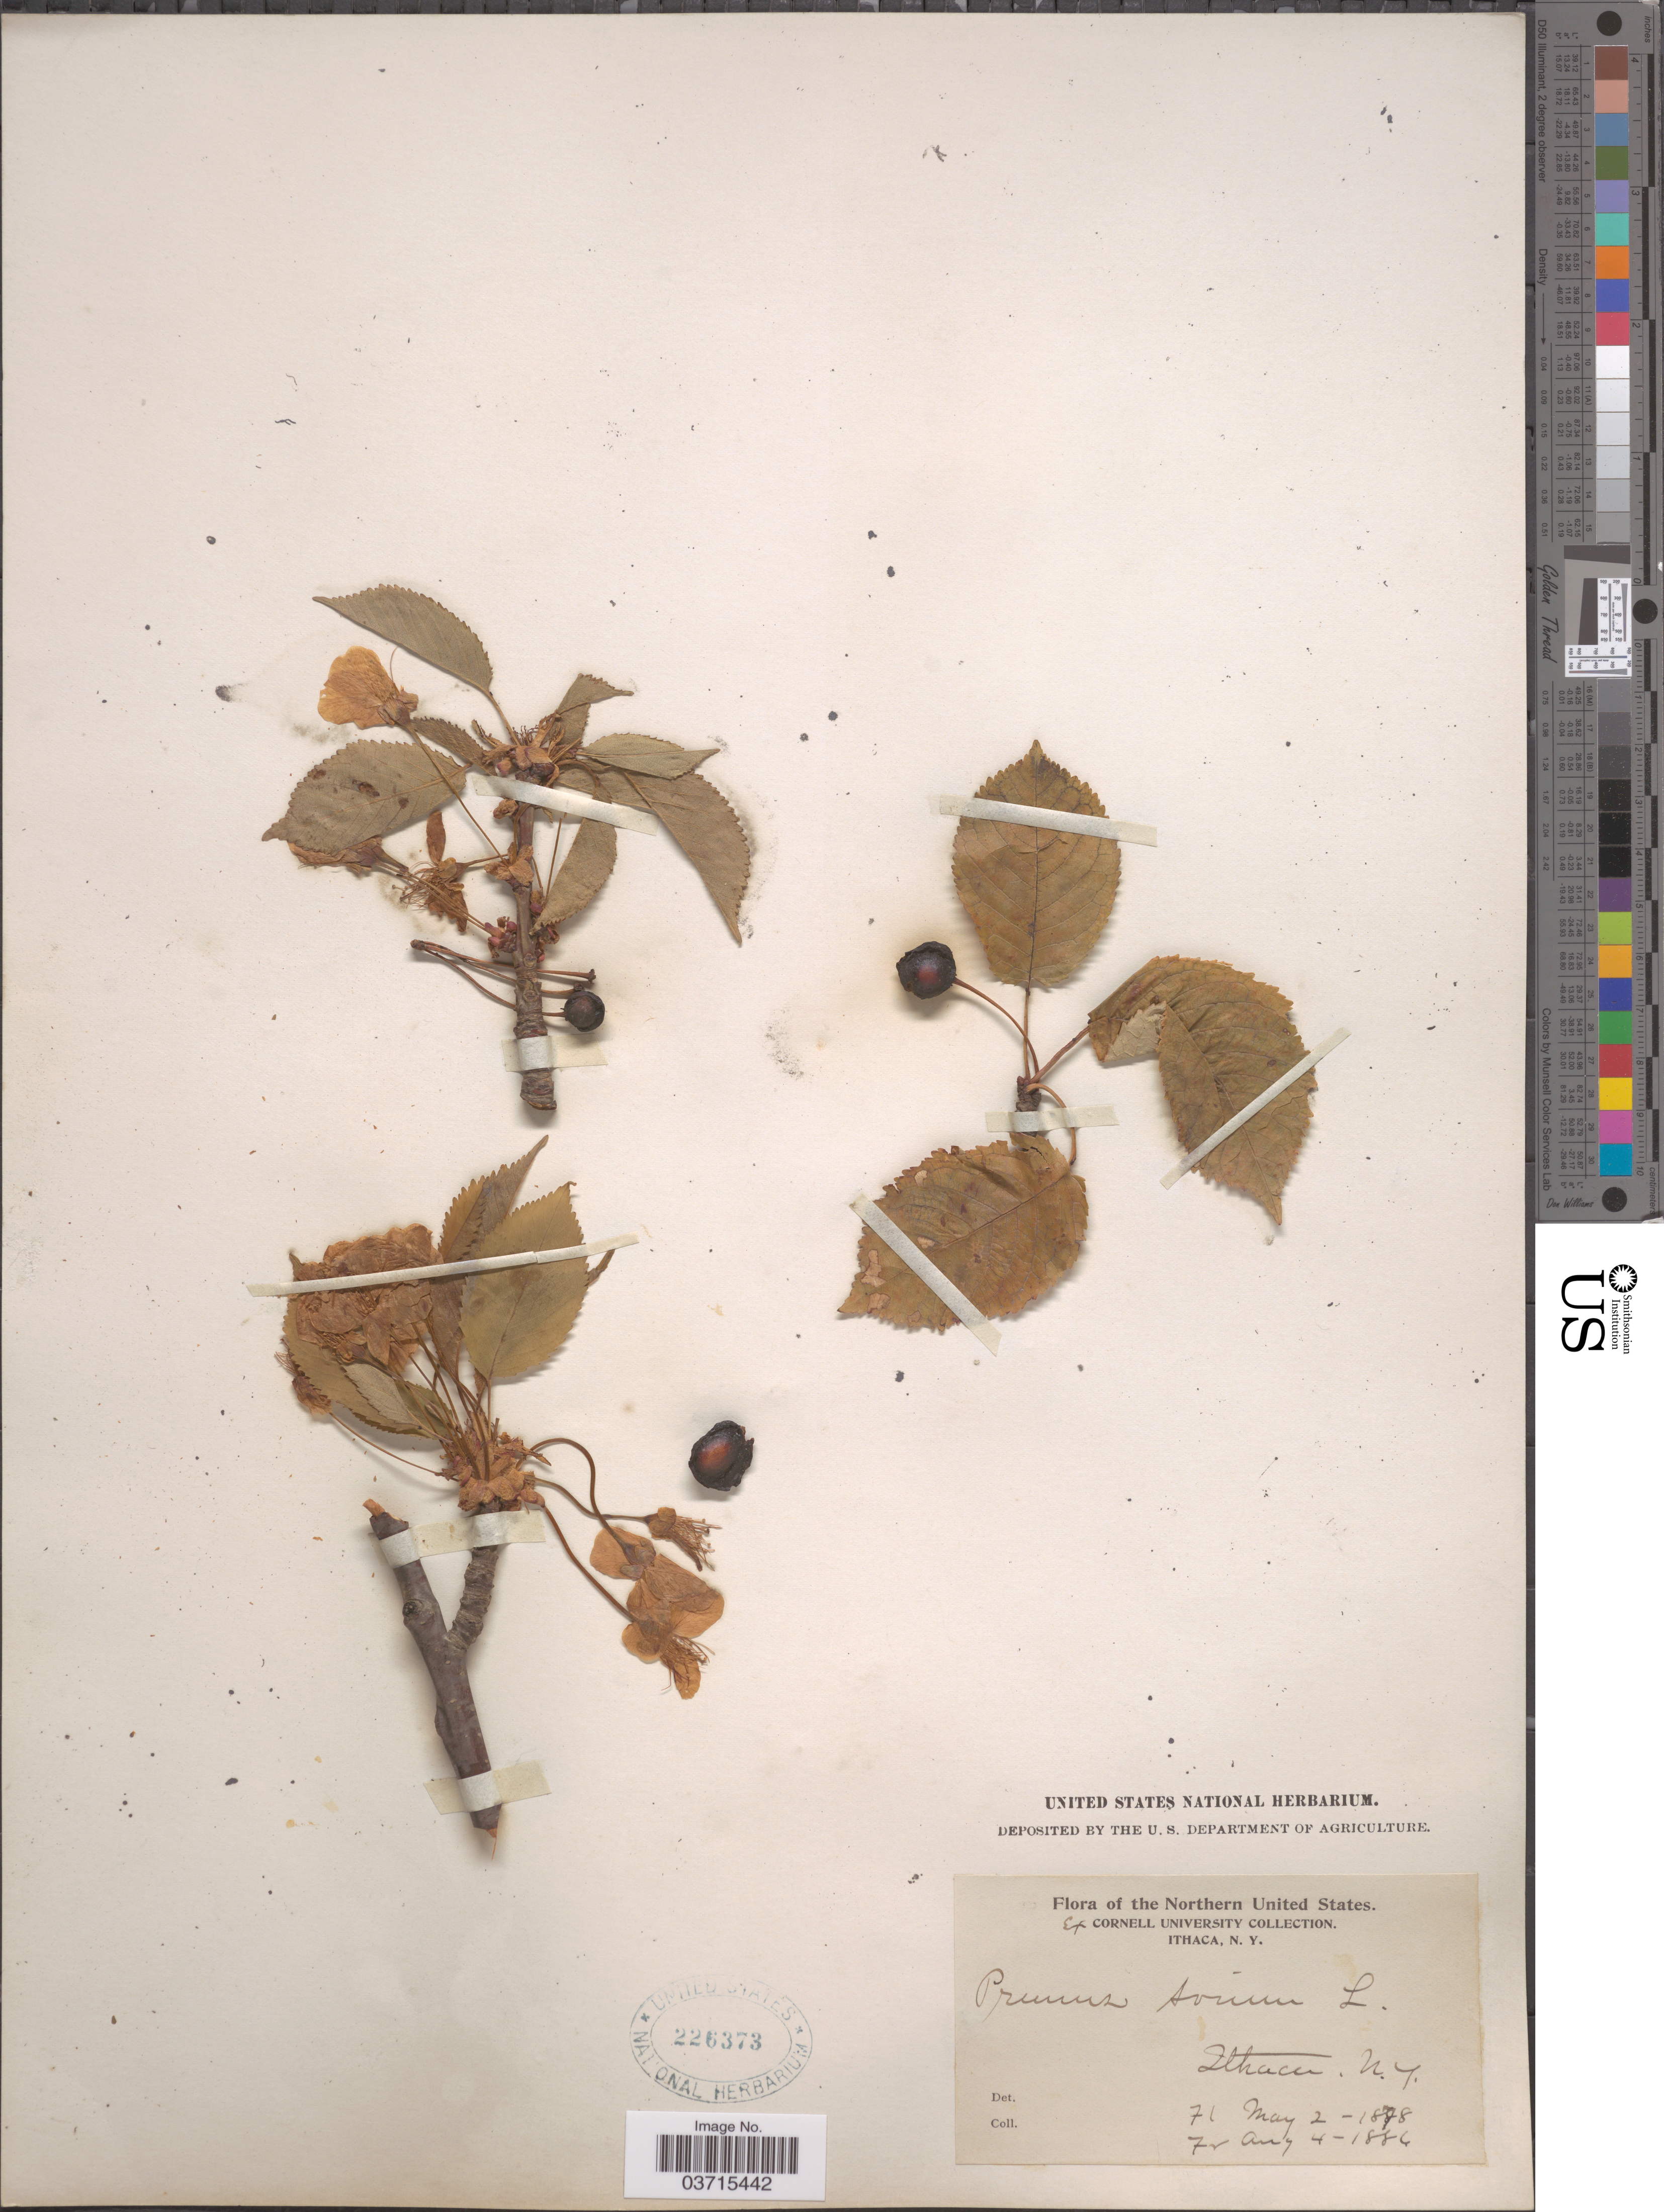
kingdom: Plantae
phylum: Tracheophyta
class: Magnoliopsida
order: Rosales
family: Rosaceae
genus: Prunus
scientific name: Prunus avium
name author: L.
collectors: Cornell University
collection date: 1884-08-04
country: United States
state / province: New York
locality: The Northern United States. Ithaca.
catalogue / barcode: US 226373